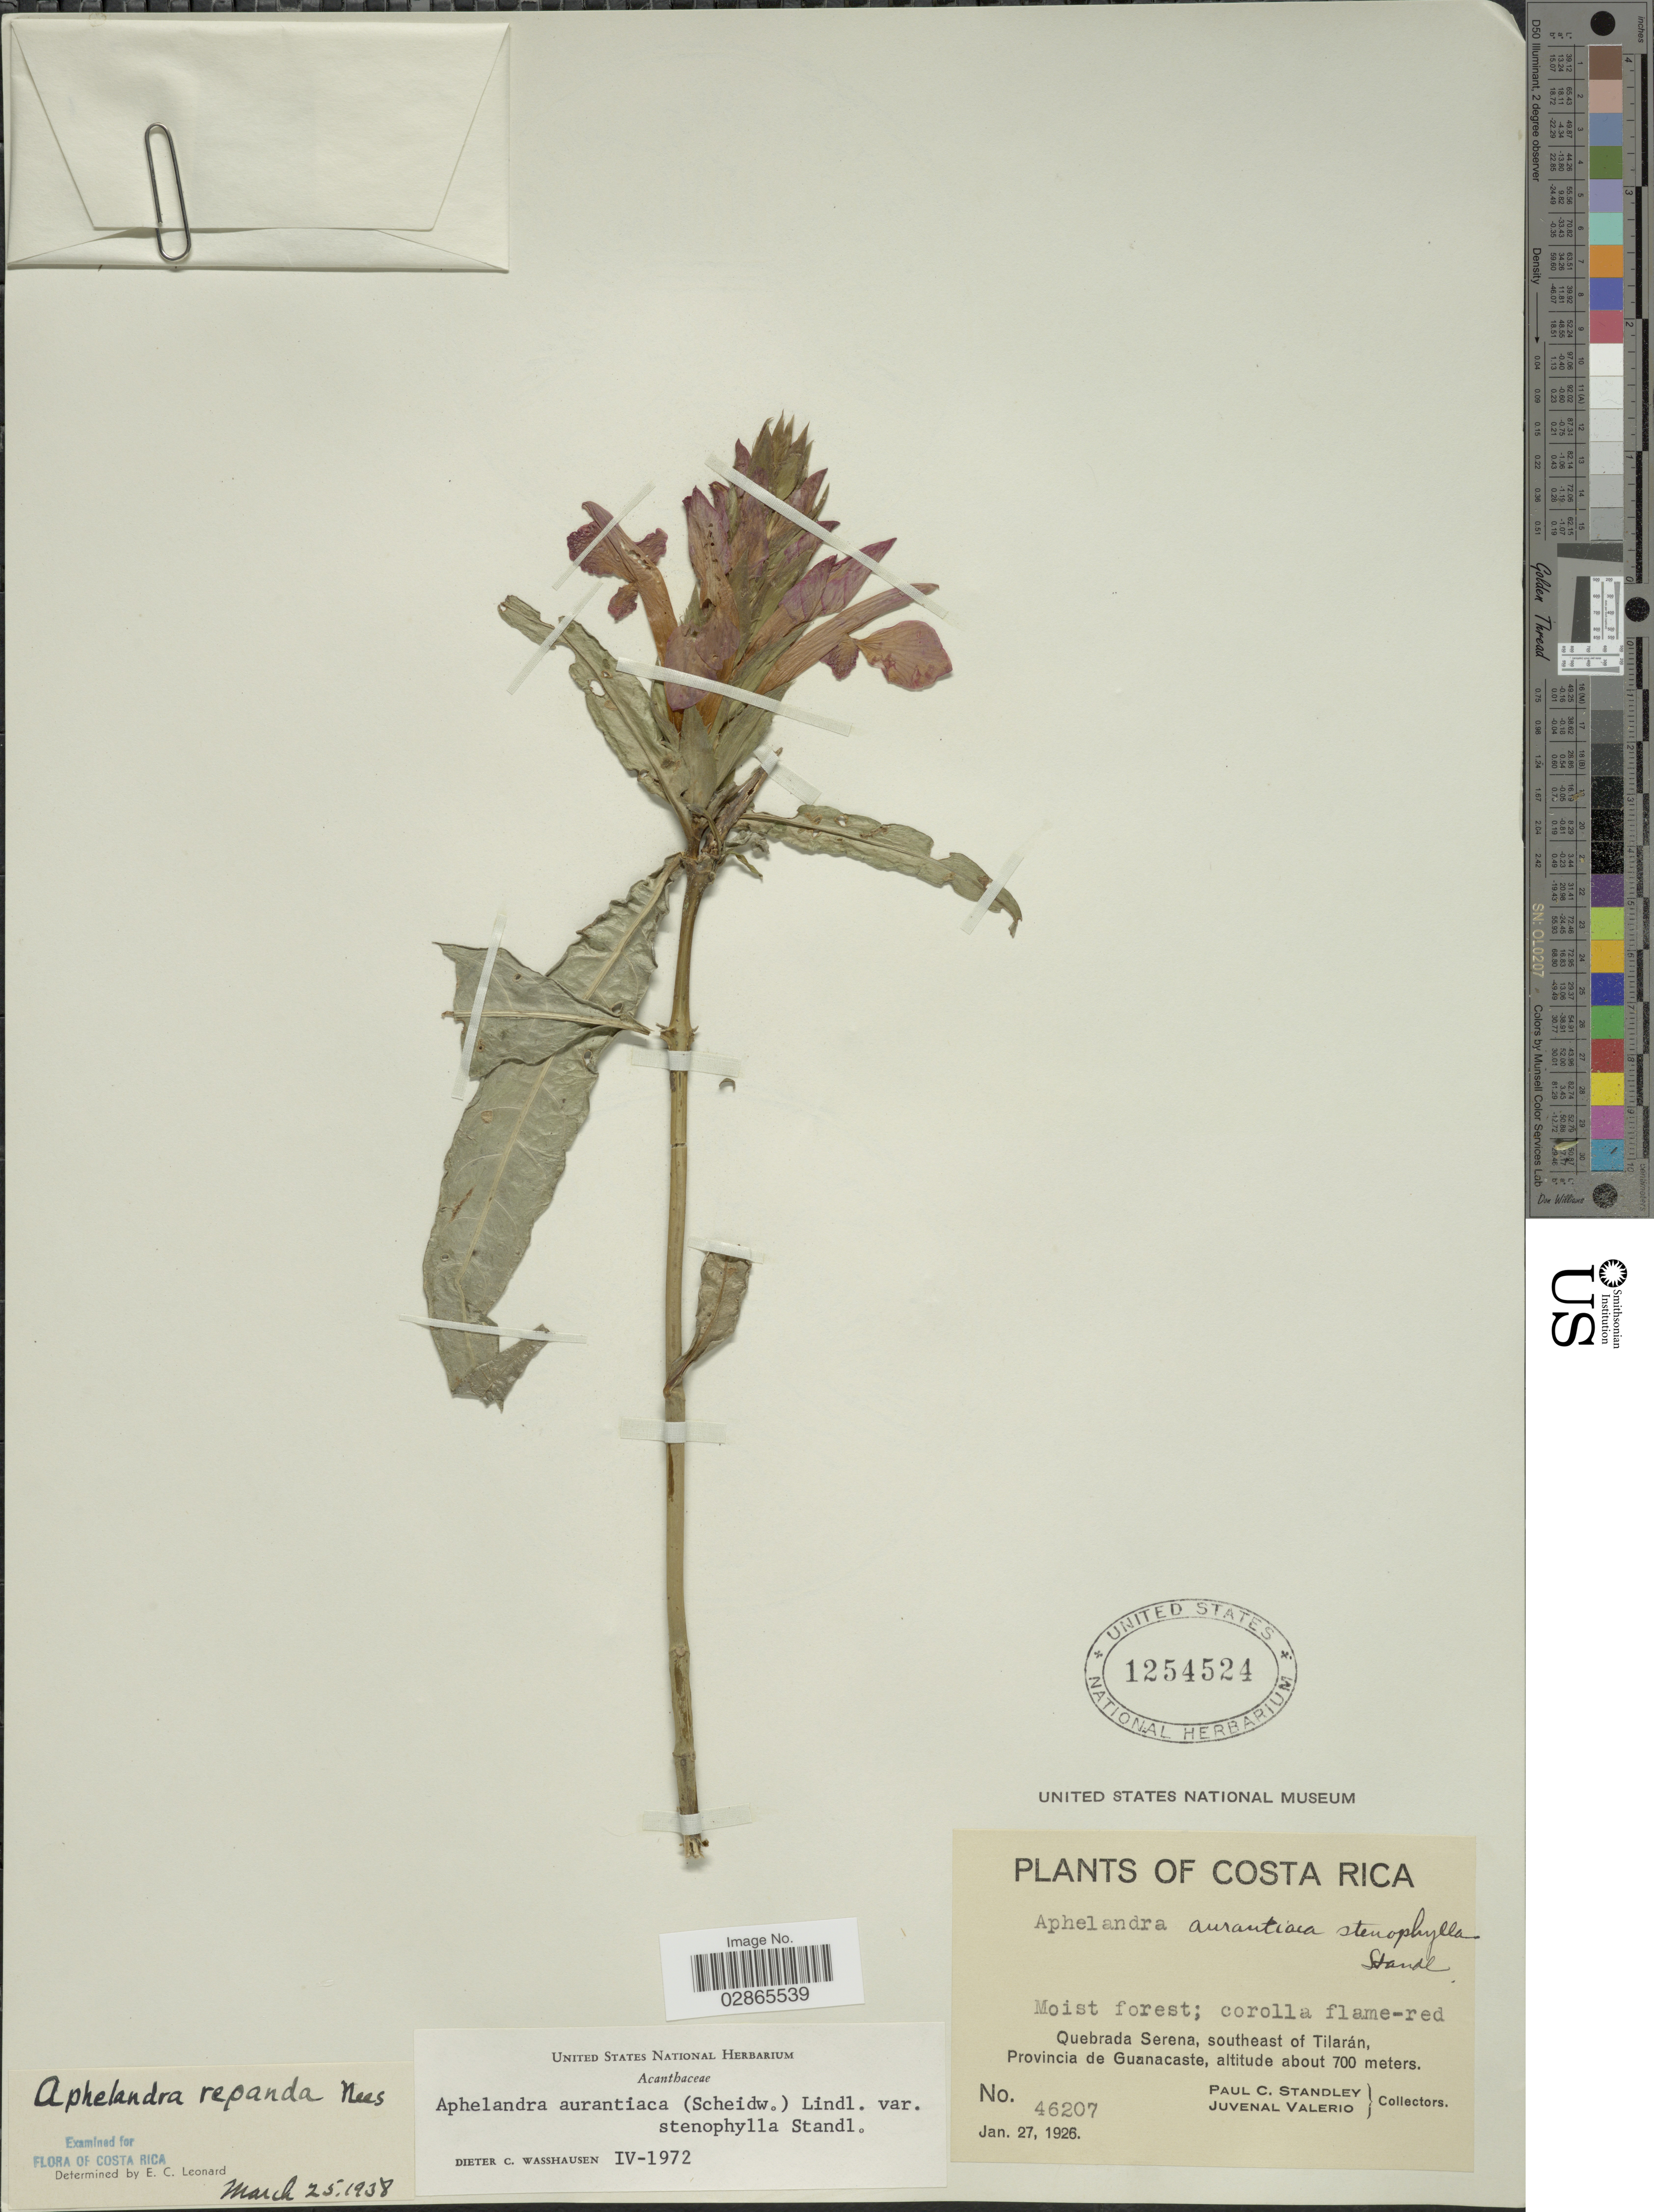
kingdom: Plantae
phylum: Tracheophyta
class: Magnoliopsida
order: Lamiales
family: Acanthaceae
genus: Aphelandra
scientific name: Aphelandra aurantiaca var. stenophylla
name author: Standl.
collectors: P. C. Standley & J. Valerio R.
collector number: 46207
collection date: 1926-01-27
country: Costa Rica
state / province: Guanacaste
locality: Quebrada Serena, southeast of Tilarán, Provincia de Guanacaste.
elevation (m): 700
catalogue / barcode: US 1254524